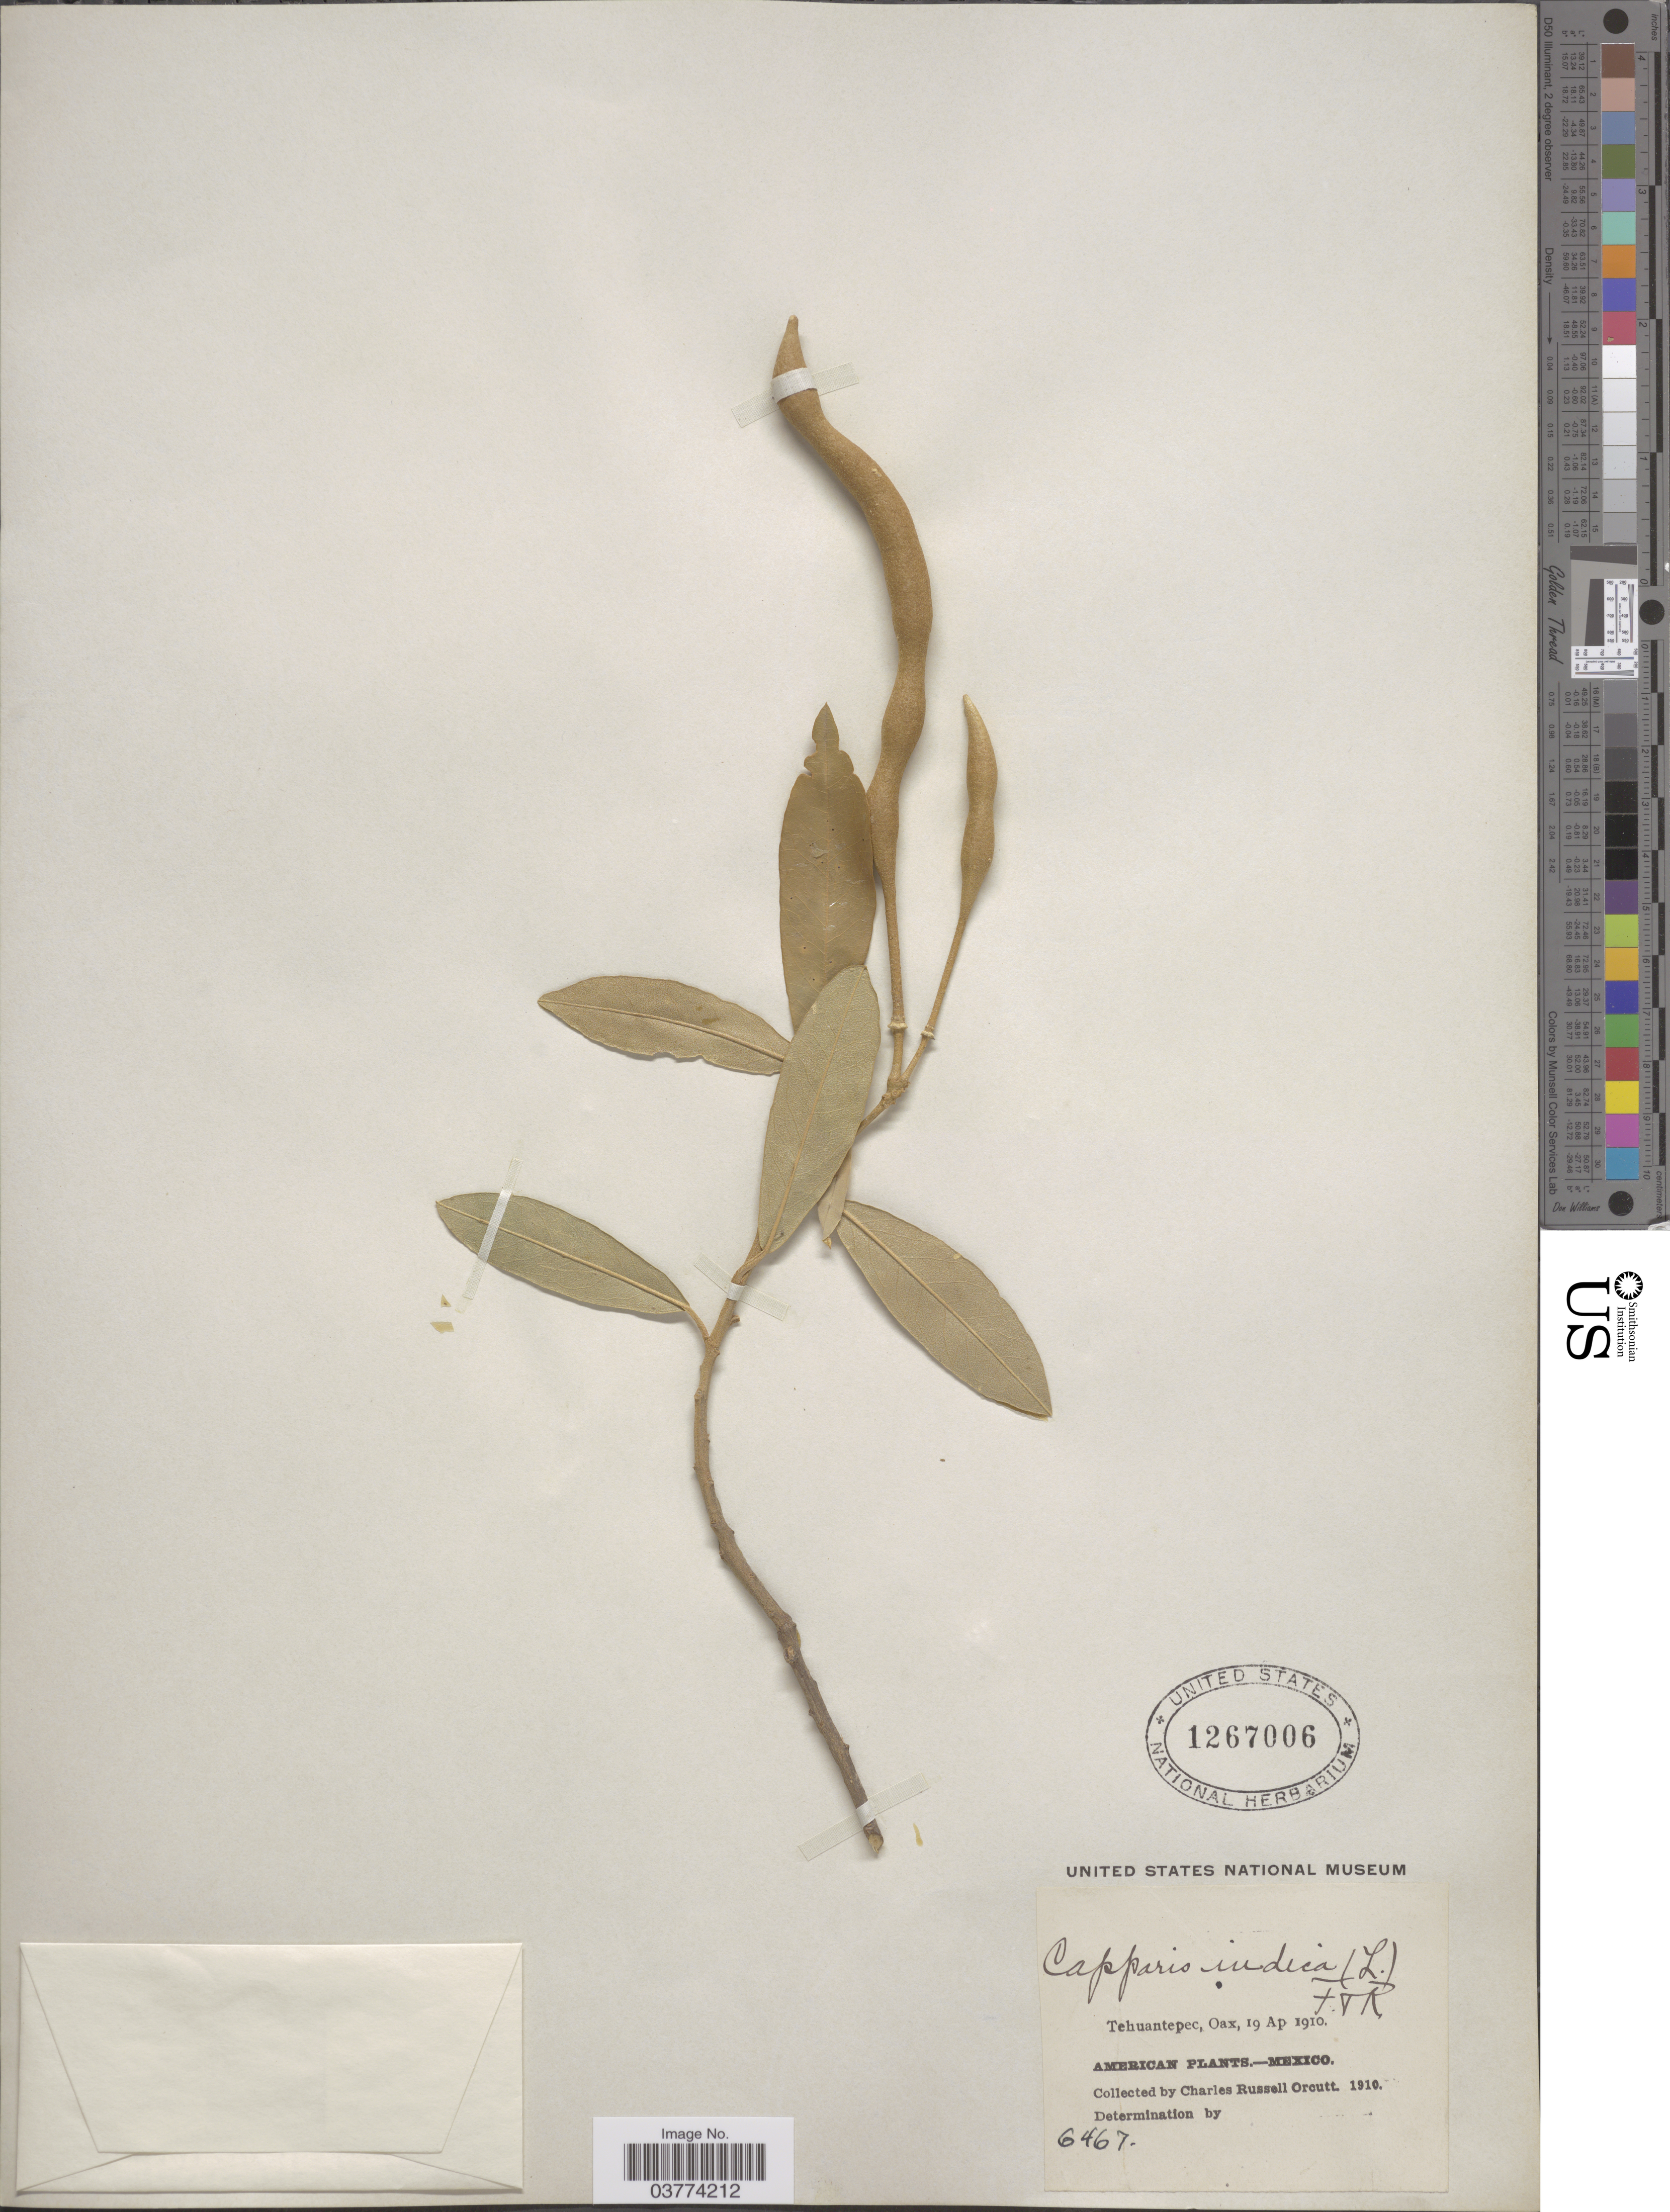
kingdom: Plantae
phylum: Tracheophyta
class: Magnoliopsida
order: Brassicales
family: Capparaceae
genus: Quadrella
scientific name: Quadrella indica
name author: (L.) Iltis & Cornejo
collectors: C. R. Orcutt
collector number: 6467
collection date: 1910-04-19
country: Mexico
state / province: Oaxaca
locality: Tehuantepec. American.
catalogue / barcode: US 1267006